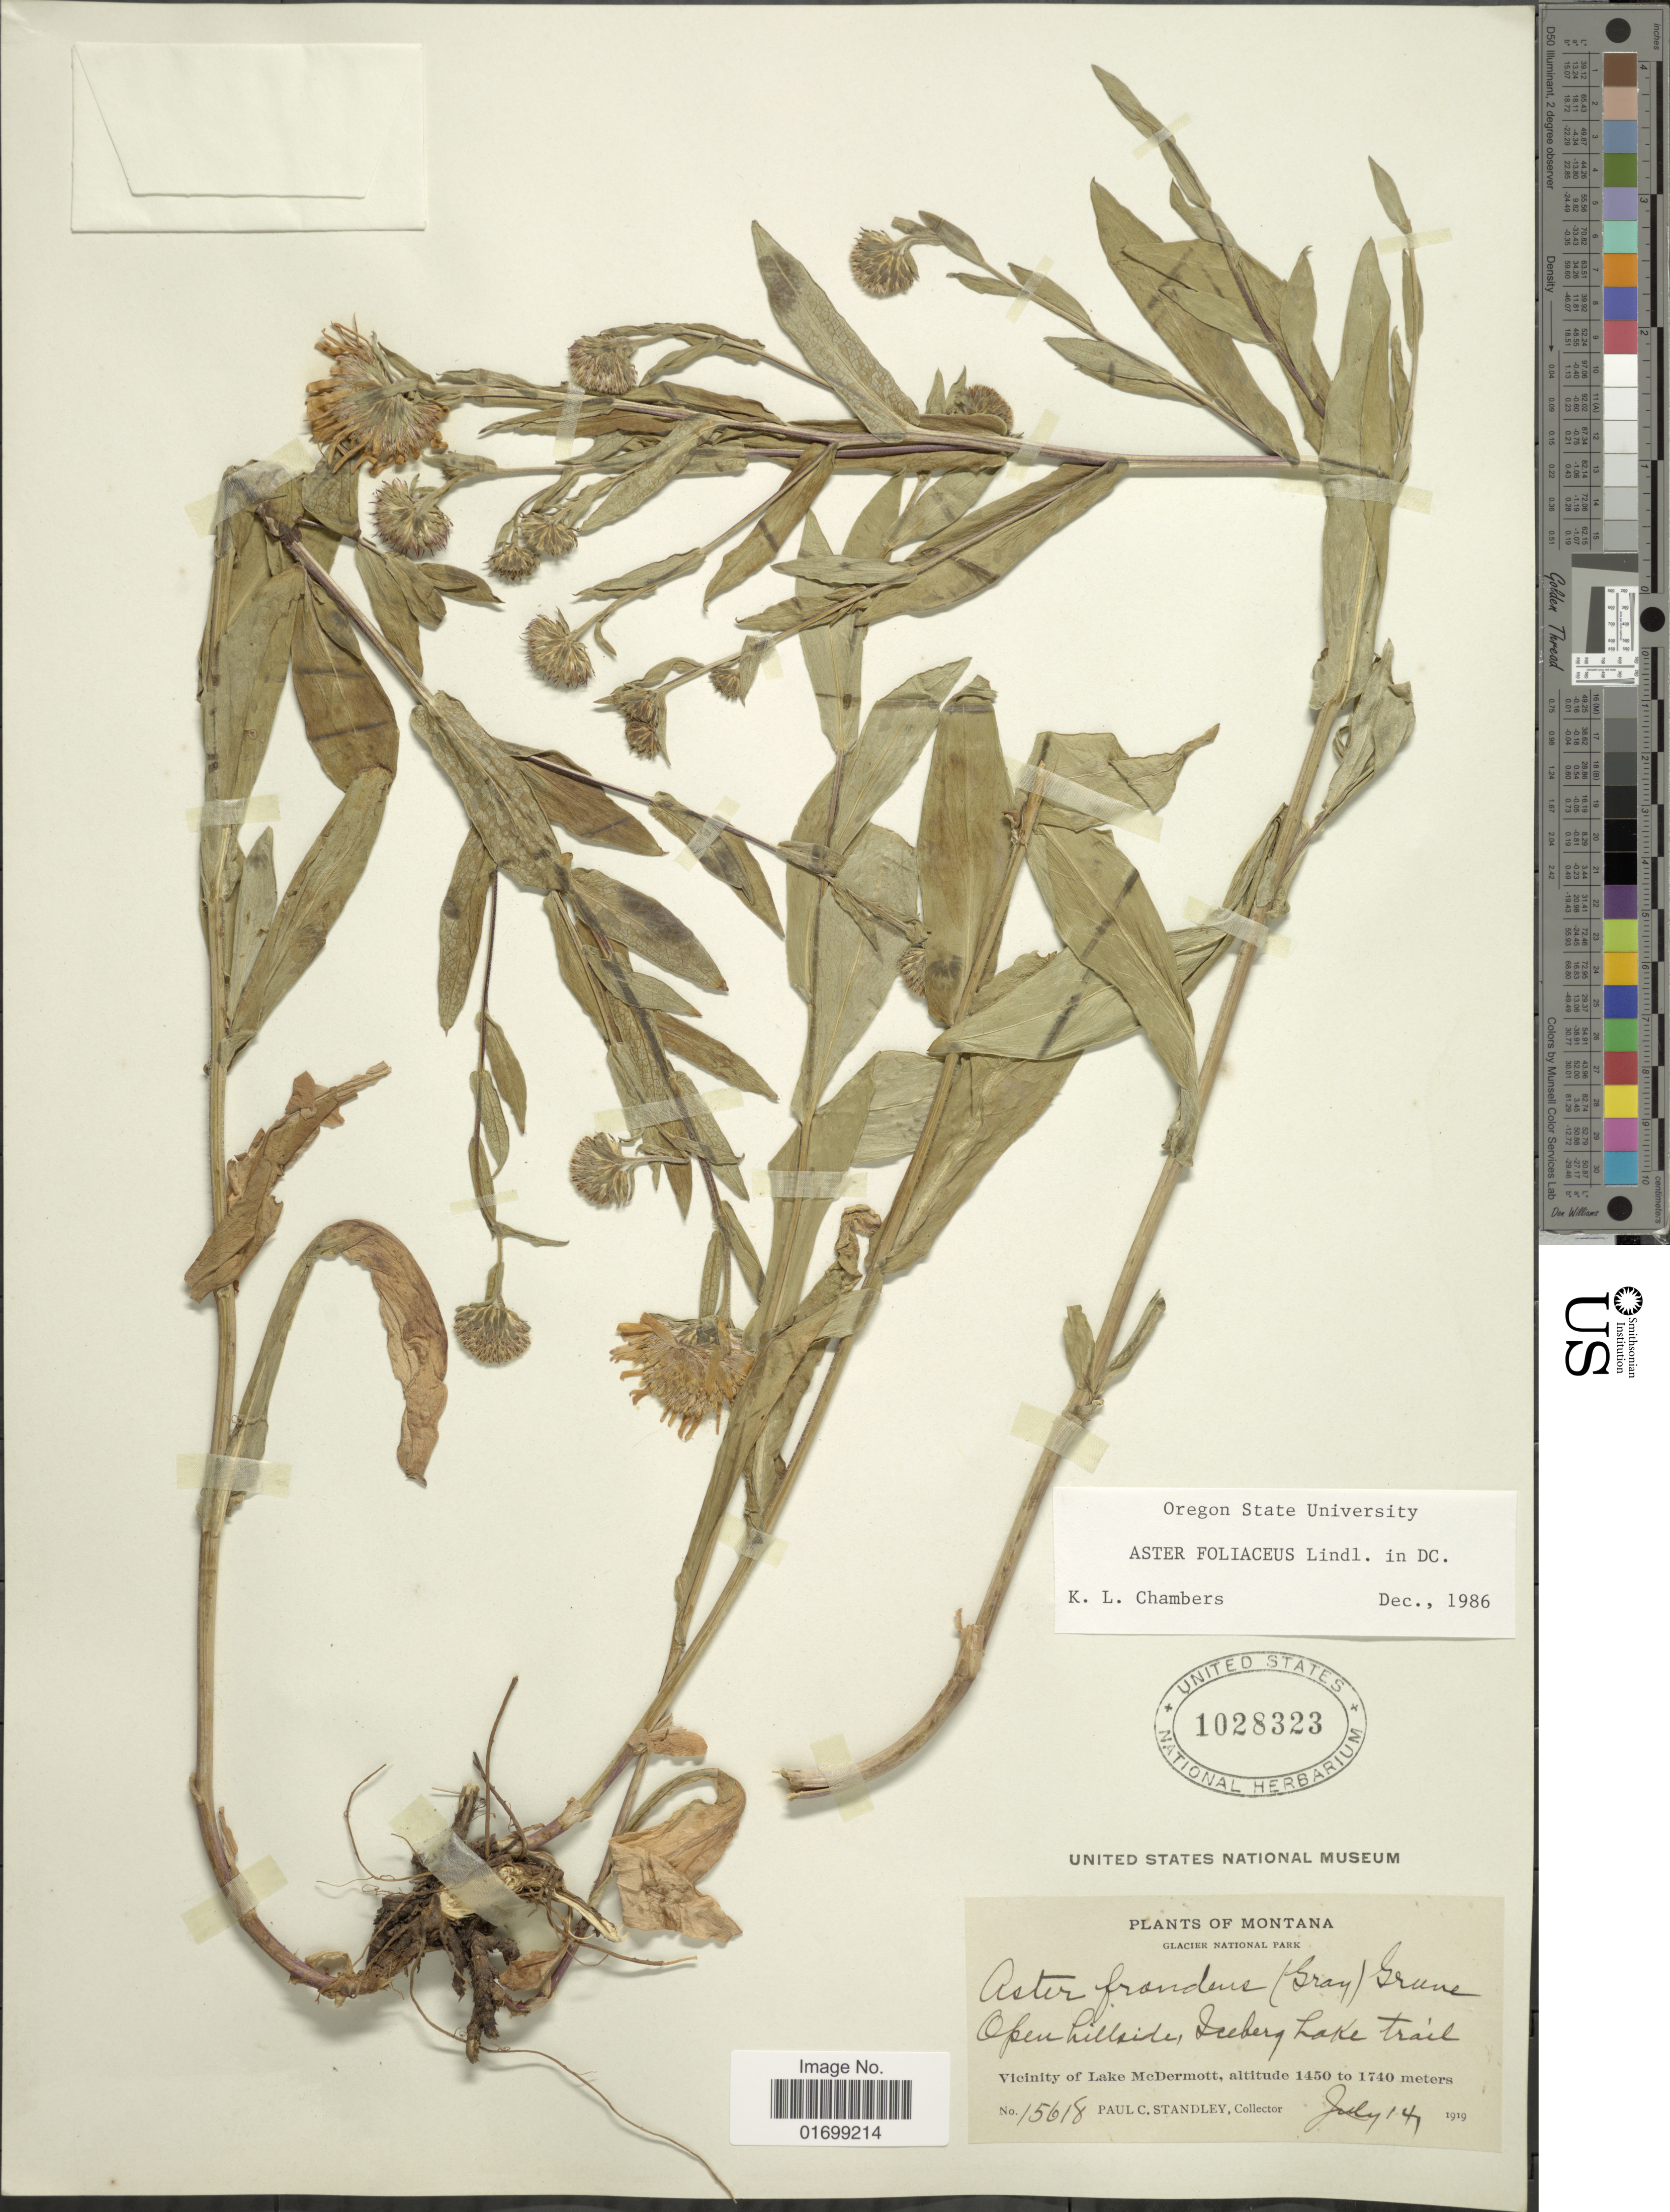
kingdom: Plantae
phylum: Tracheophyta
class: Magnoliopsida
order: Asterales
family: Asteraceae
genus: Symphyotrichum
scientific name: Symphyotrichum foliaceum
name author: (Lindl. ex DC.) G.L. Nesom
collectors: P. C. Standley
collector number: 15618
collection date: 1919-07-14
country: United States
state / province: Montana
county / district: Glacier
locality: Glacier National Park, open hillside, Iceberg Lake Trail, vicinity of Lake McDermott.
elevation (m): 1450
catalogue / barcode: US 1028323